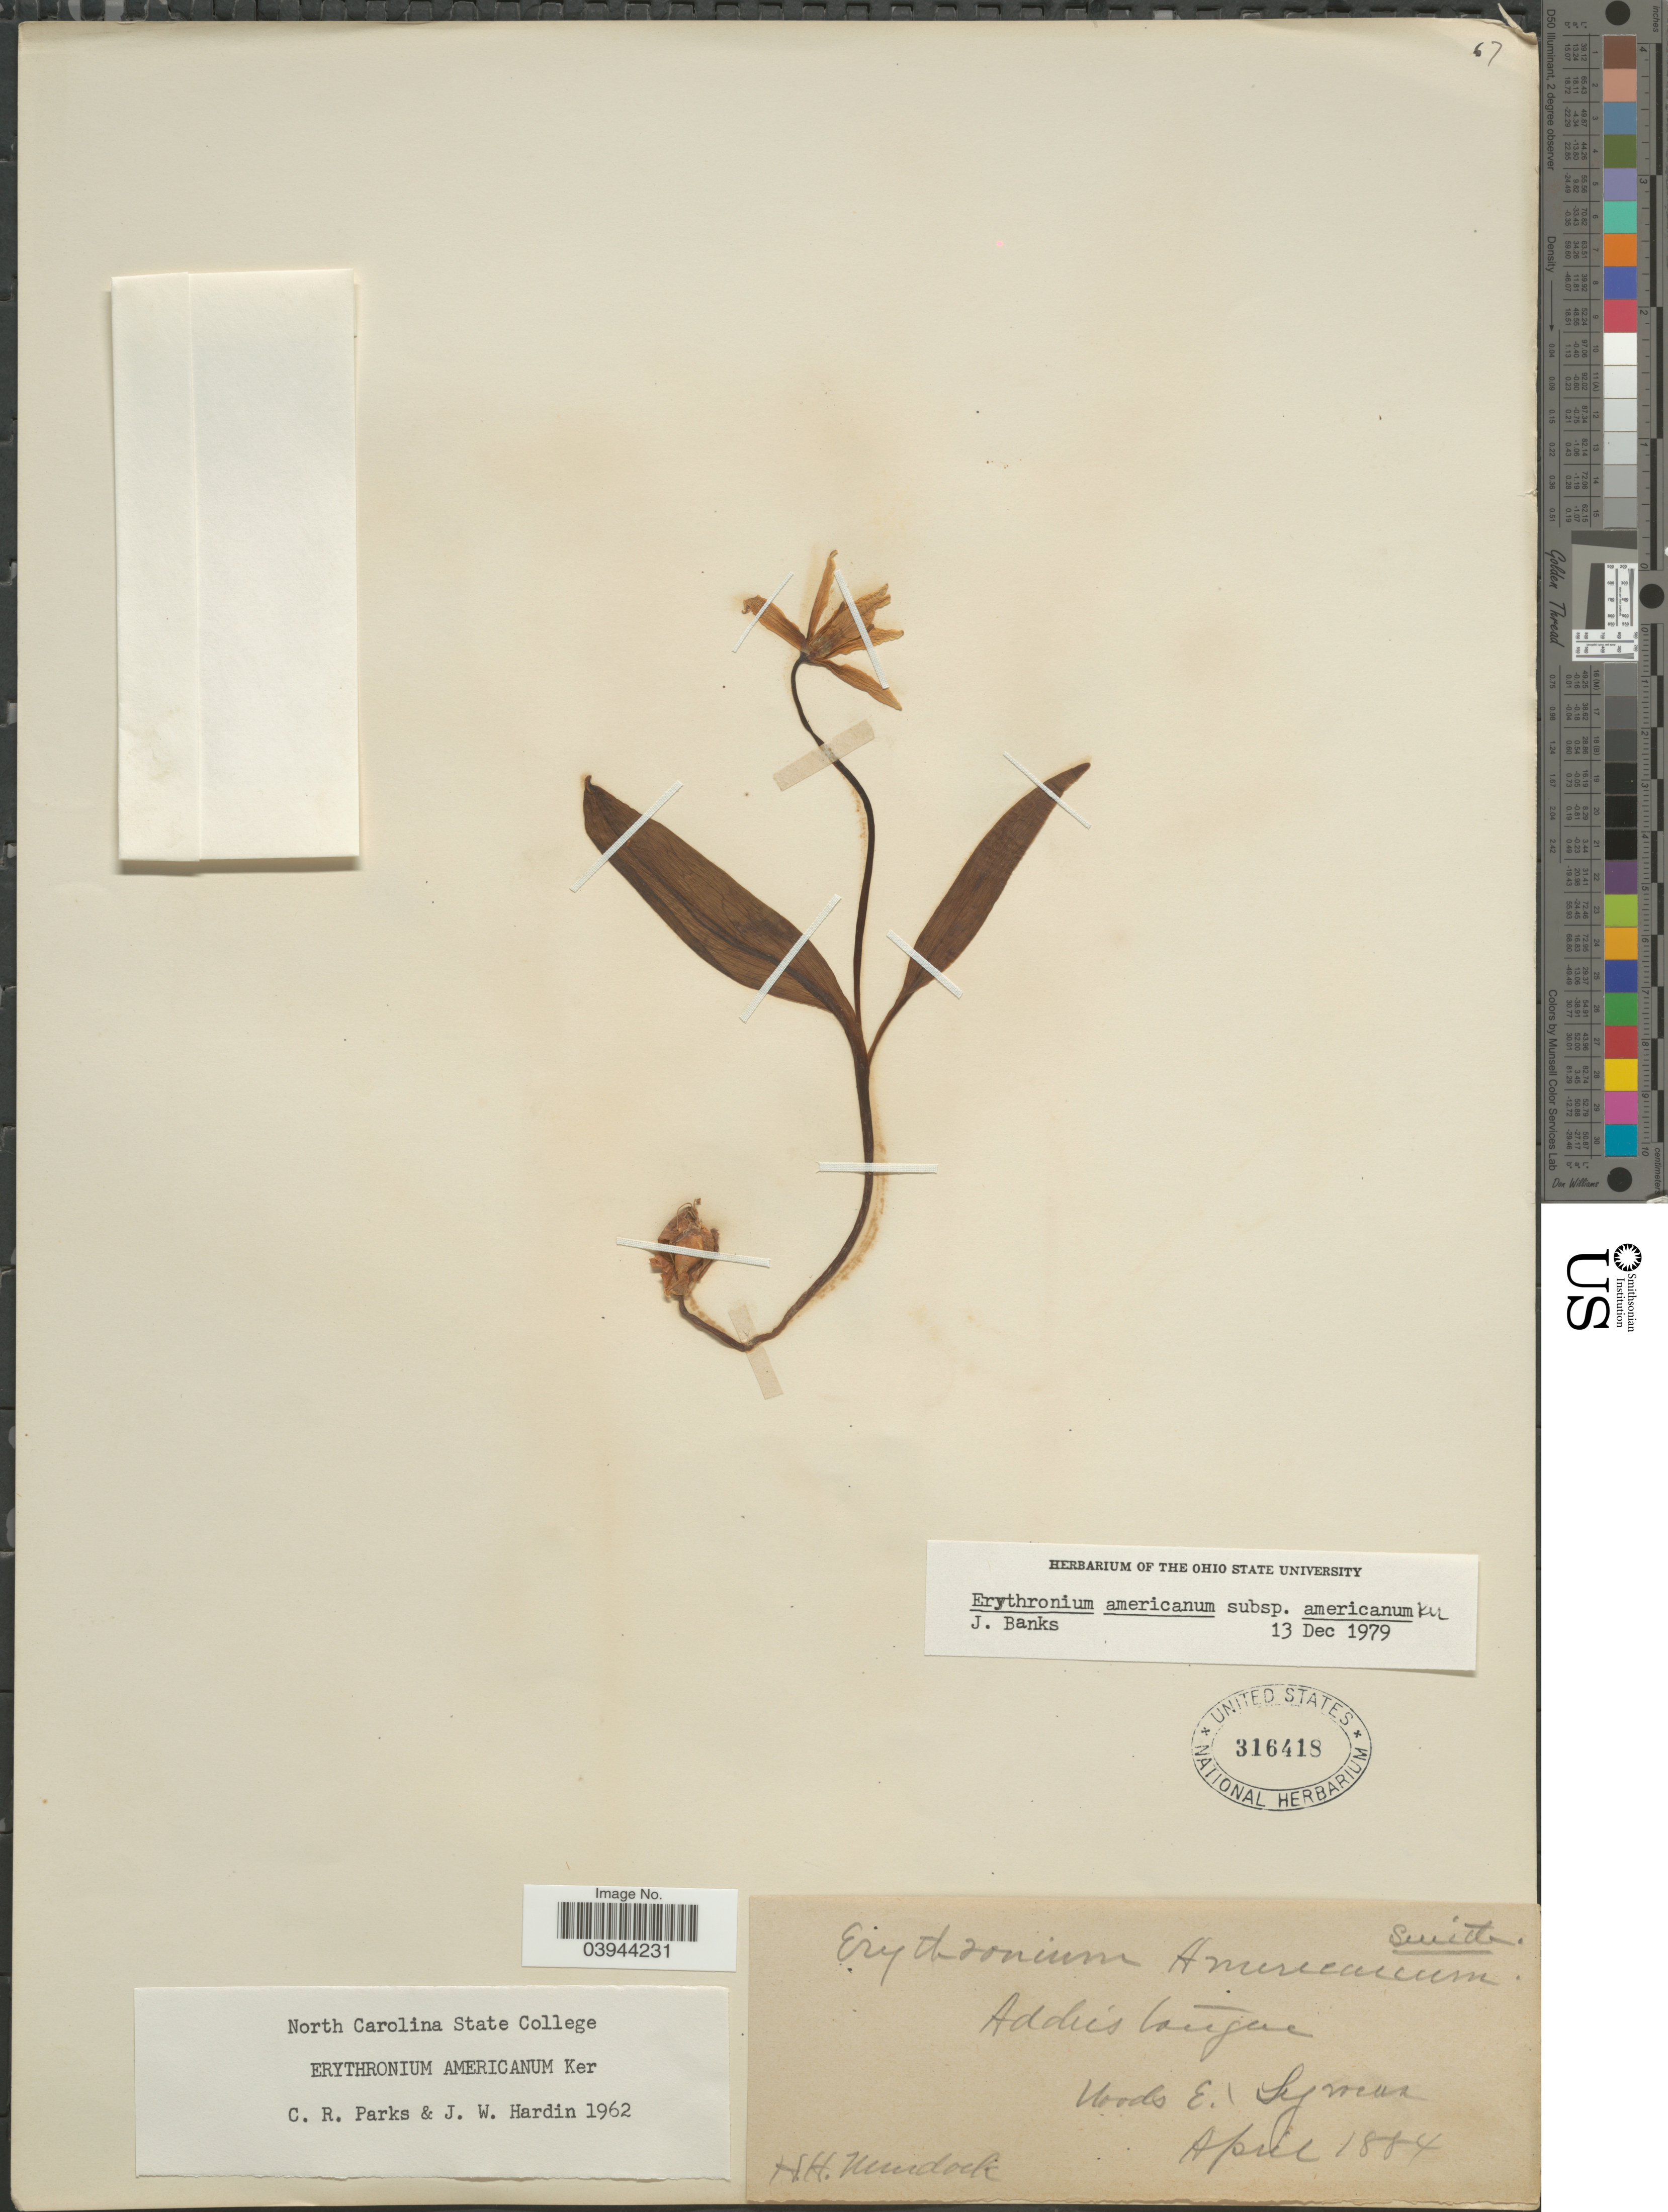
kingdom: Plantae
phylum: Tracheophyta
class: Liliopsida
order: Liliales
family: Liliaceae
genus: Erythronium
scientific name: Erythronium americanum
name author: Ker Gawl.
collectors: H. H. Murdock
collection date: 1884-04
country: United States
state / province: New York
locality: Woods E. of Syracuse.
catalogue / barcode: US 316418